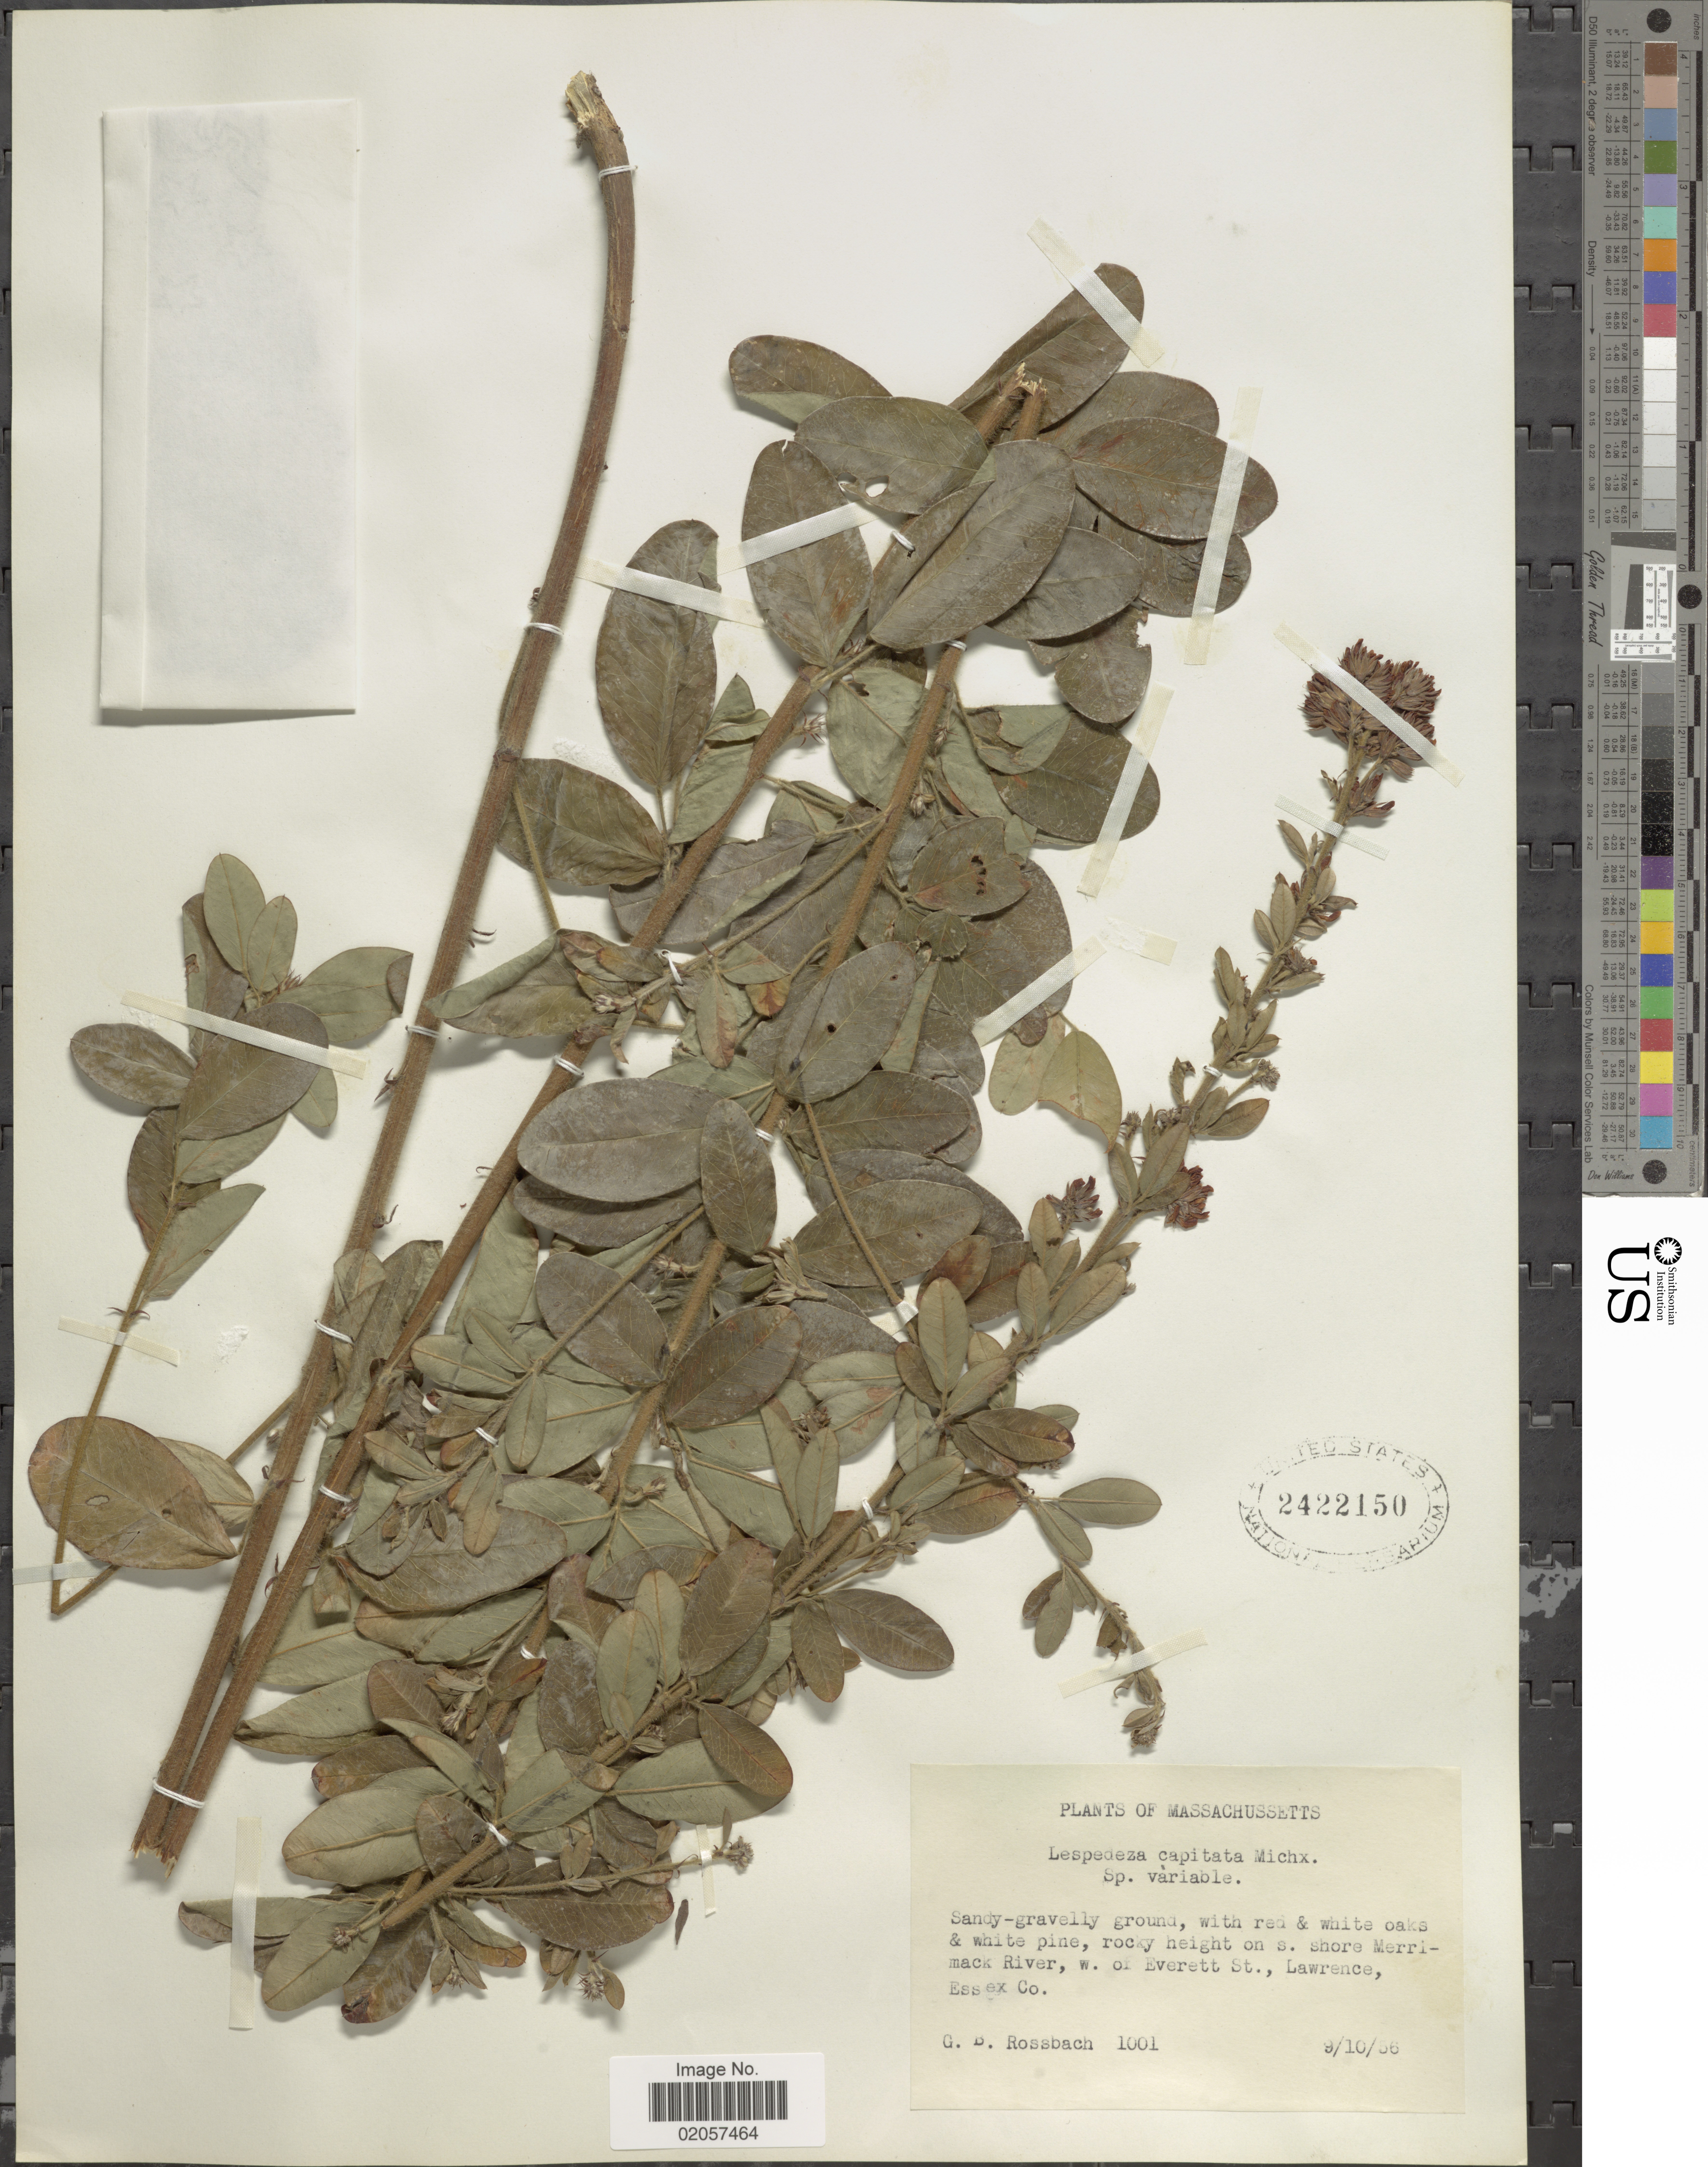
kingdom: Plantae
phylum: Tracheophyta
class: Magnoliopsida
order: Fabales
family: Fabaceae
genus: Lespedeza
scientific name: Lespedeza capitata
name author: Michx.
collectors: G. Rossbach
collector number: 1001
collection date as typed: Transcribed d/m/y: 10/9/36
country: United States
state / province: Massachusetts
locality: Massachusetts, rocky heights on s. shore Merrrimack River, w. of Everett St., Lawrence, Essex Co.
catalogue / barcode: US 2422150